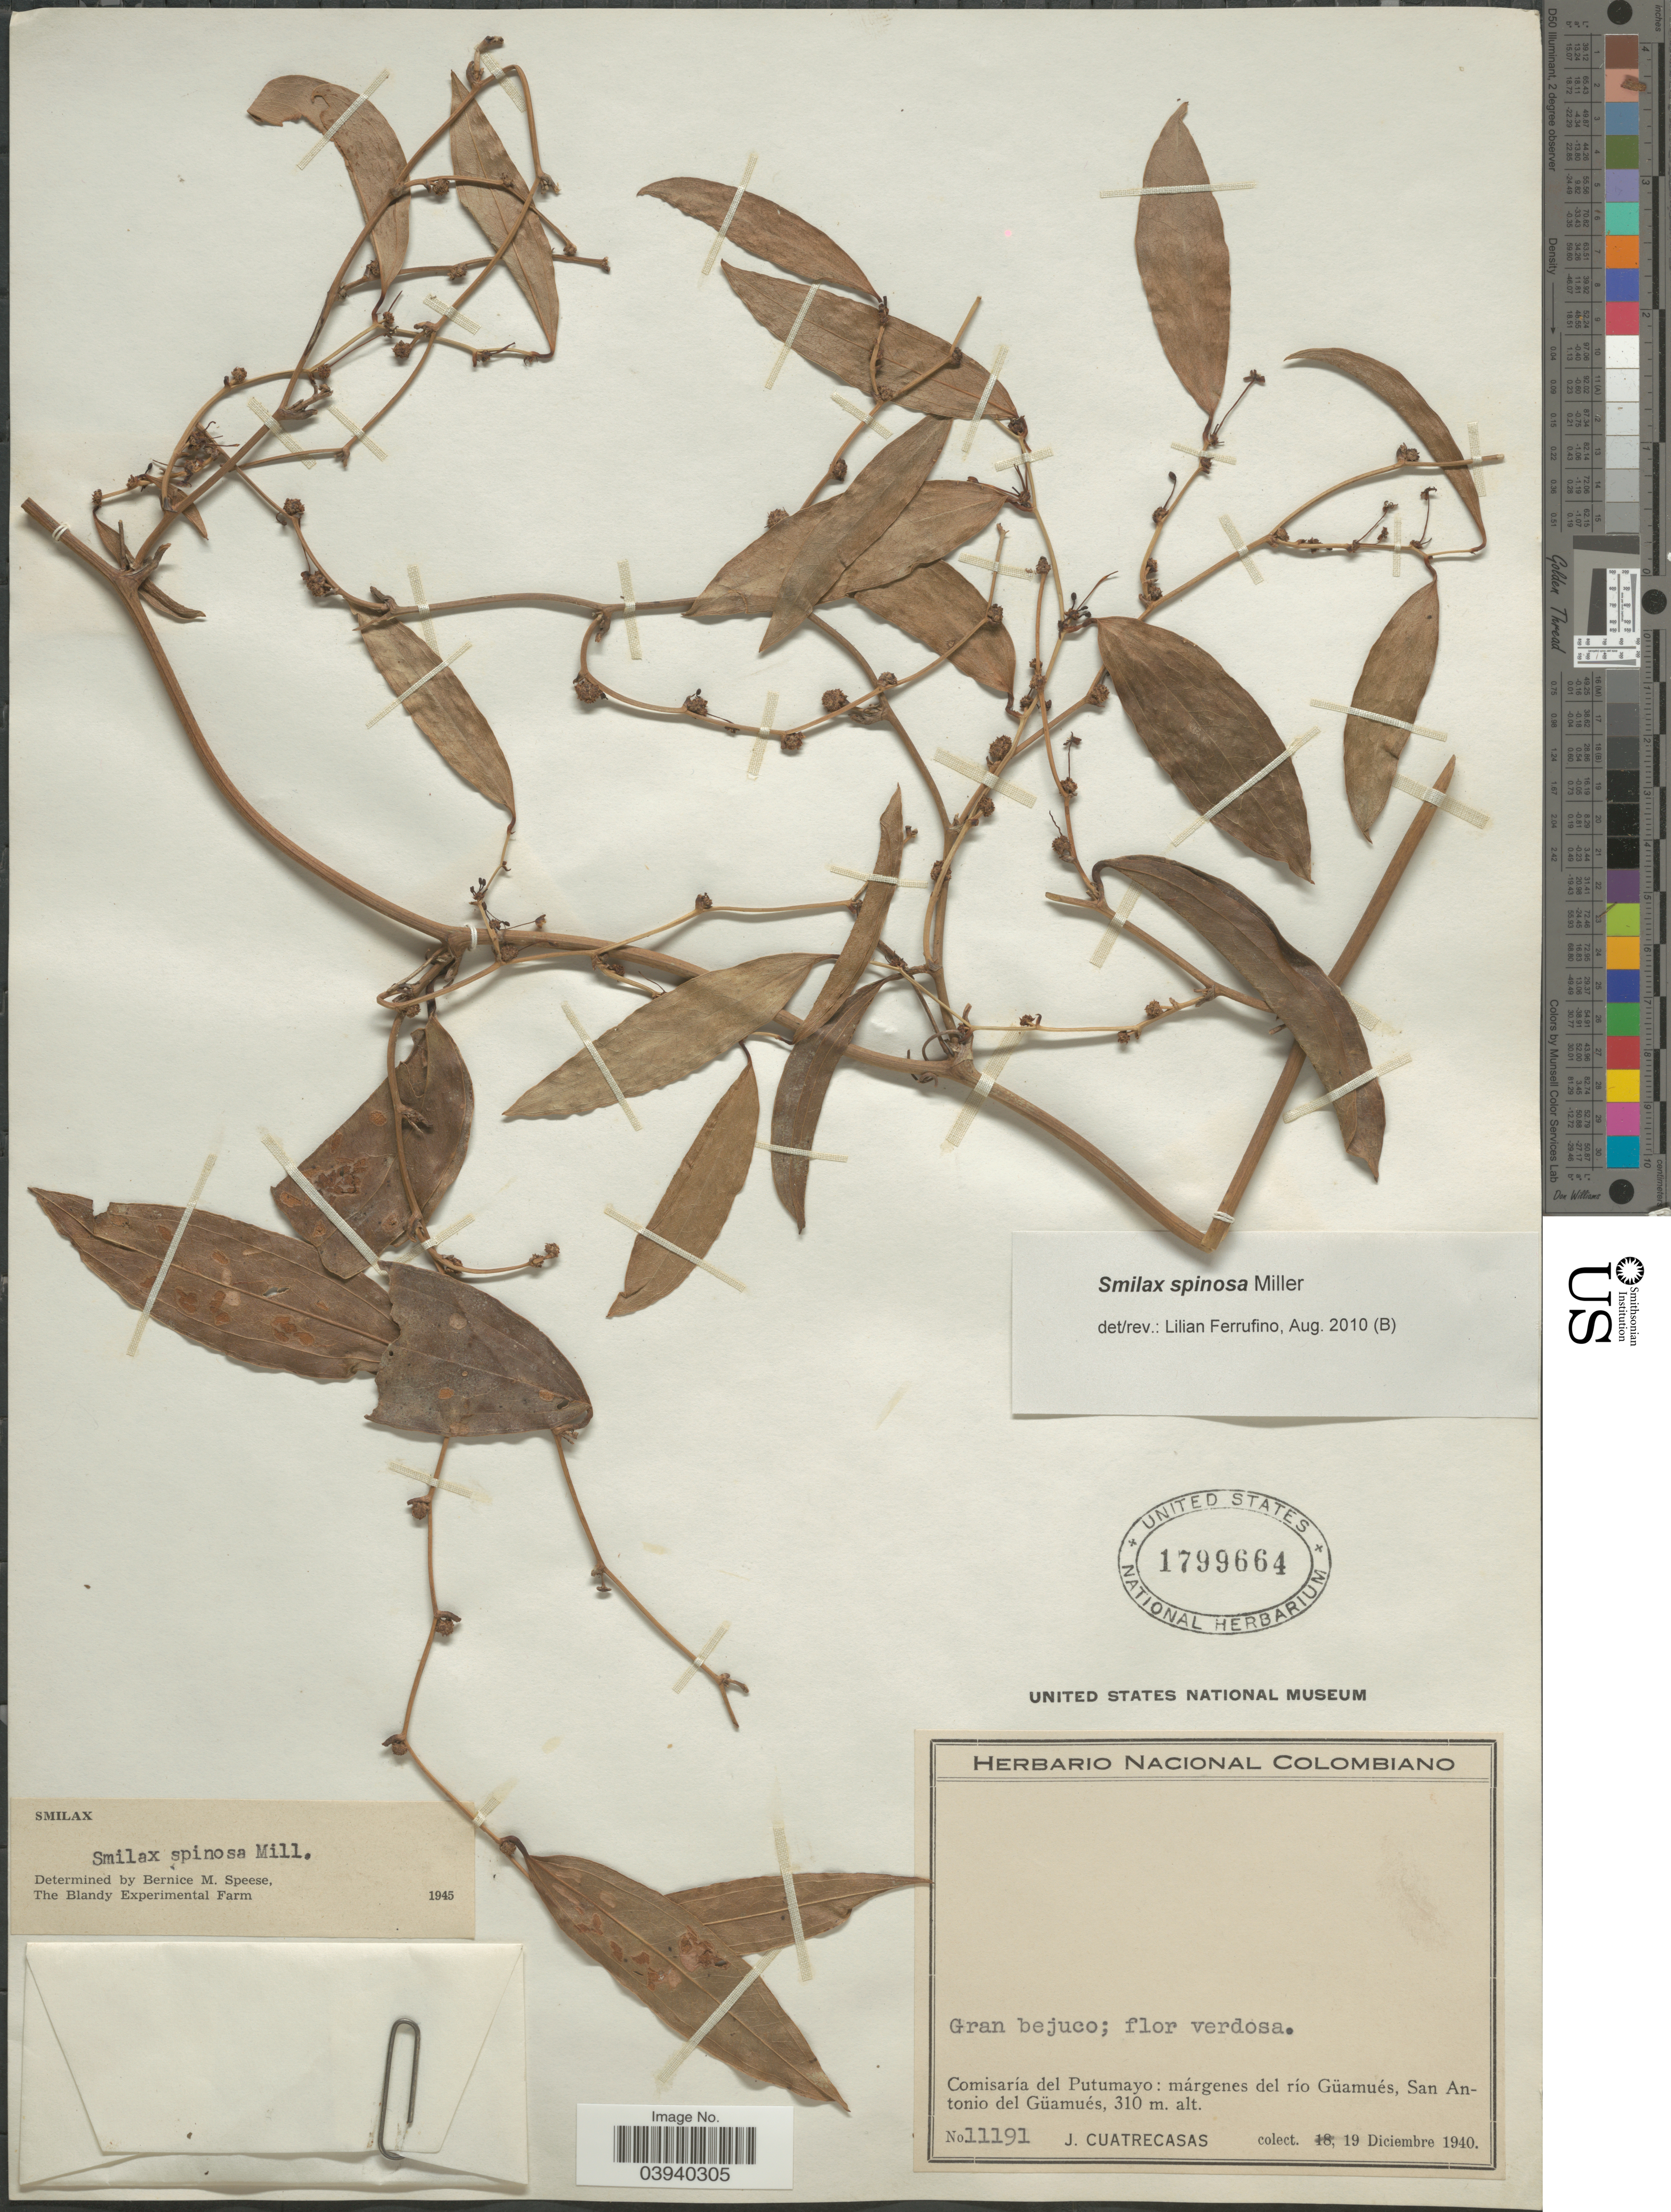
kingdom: Plantae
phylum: Tracheophyta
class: Liliopsida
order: Liliales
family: Smilacaceae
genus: Smilax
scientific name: Smilax spinosa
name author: Mill.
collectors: J. Cuatrecasas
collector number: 11191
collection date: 1940-12-19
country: Colombia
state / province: Putumayo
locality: Comisaría del Putumayo: márgenes del río Güamués, San Antonio del Güamués.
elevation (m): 310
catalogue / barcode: US 1799664